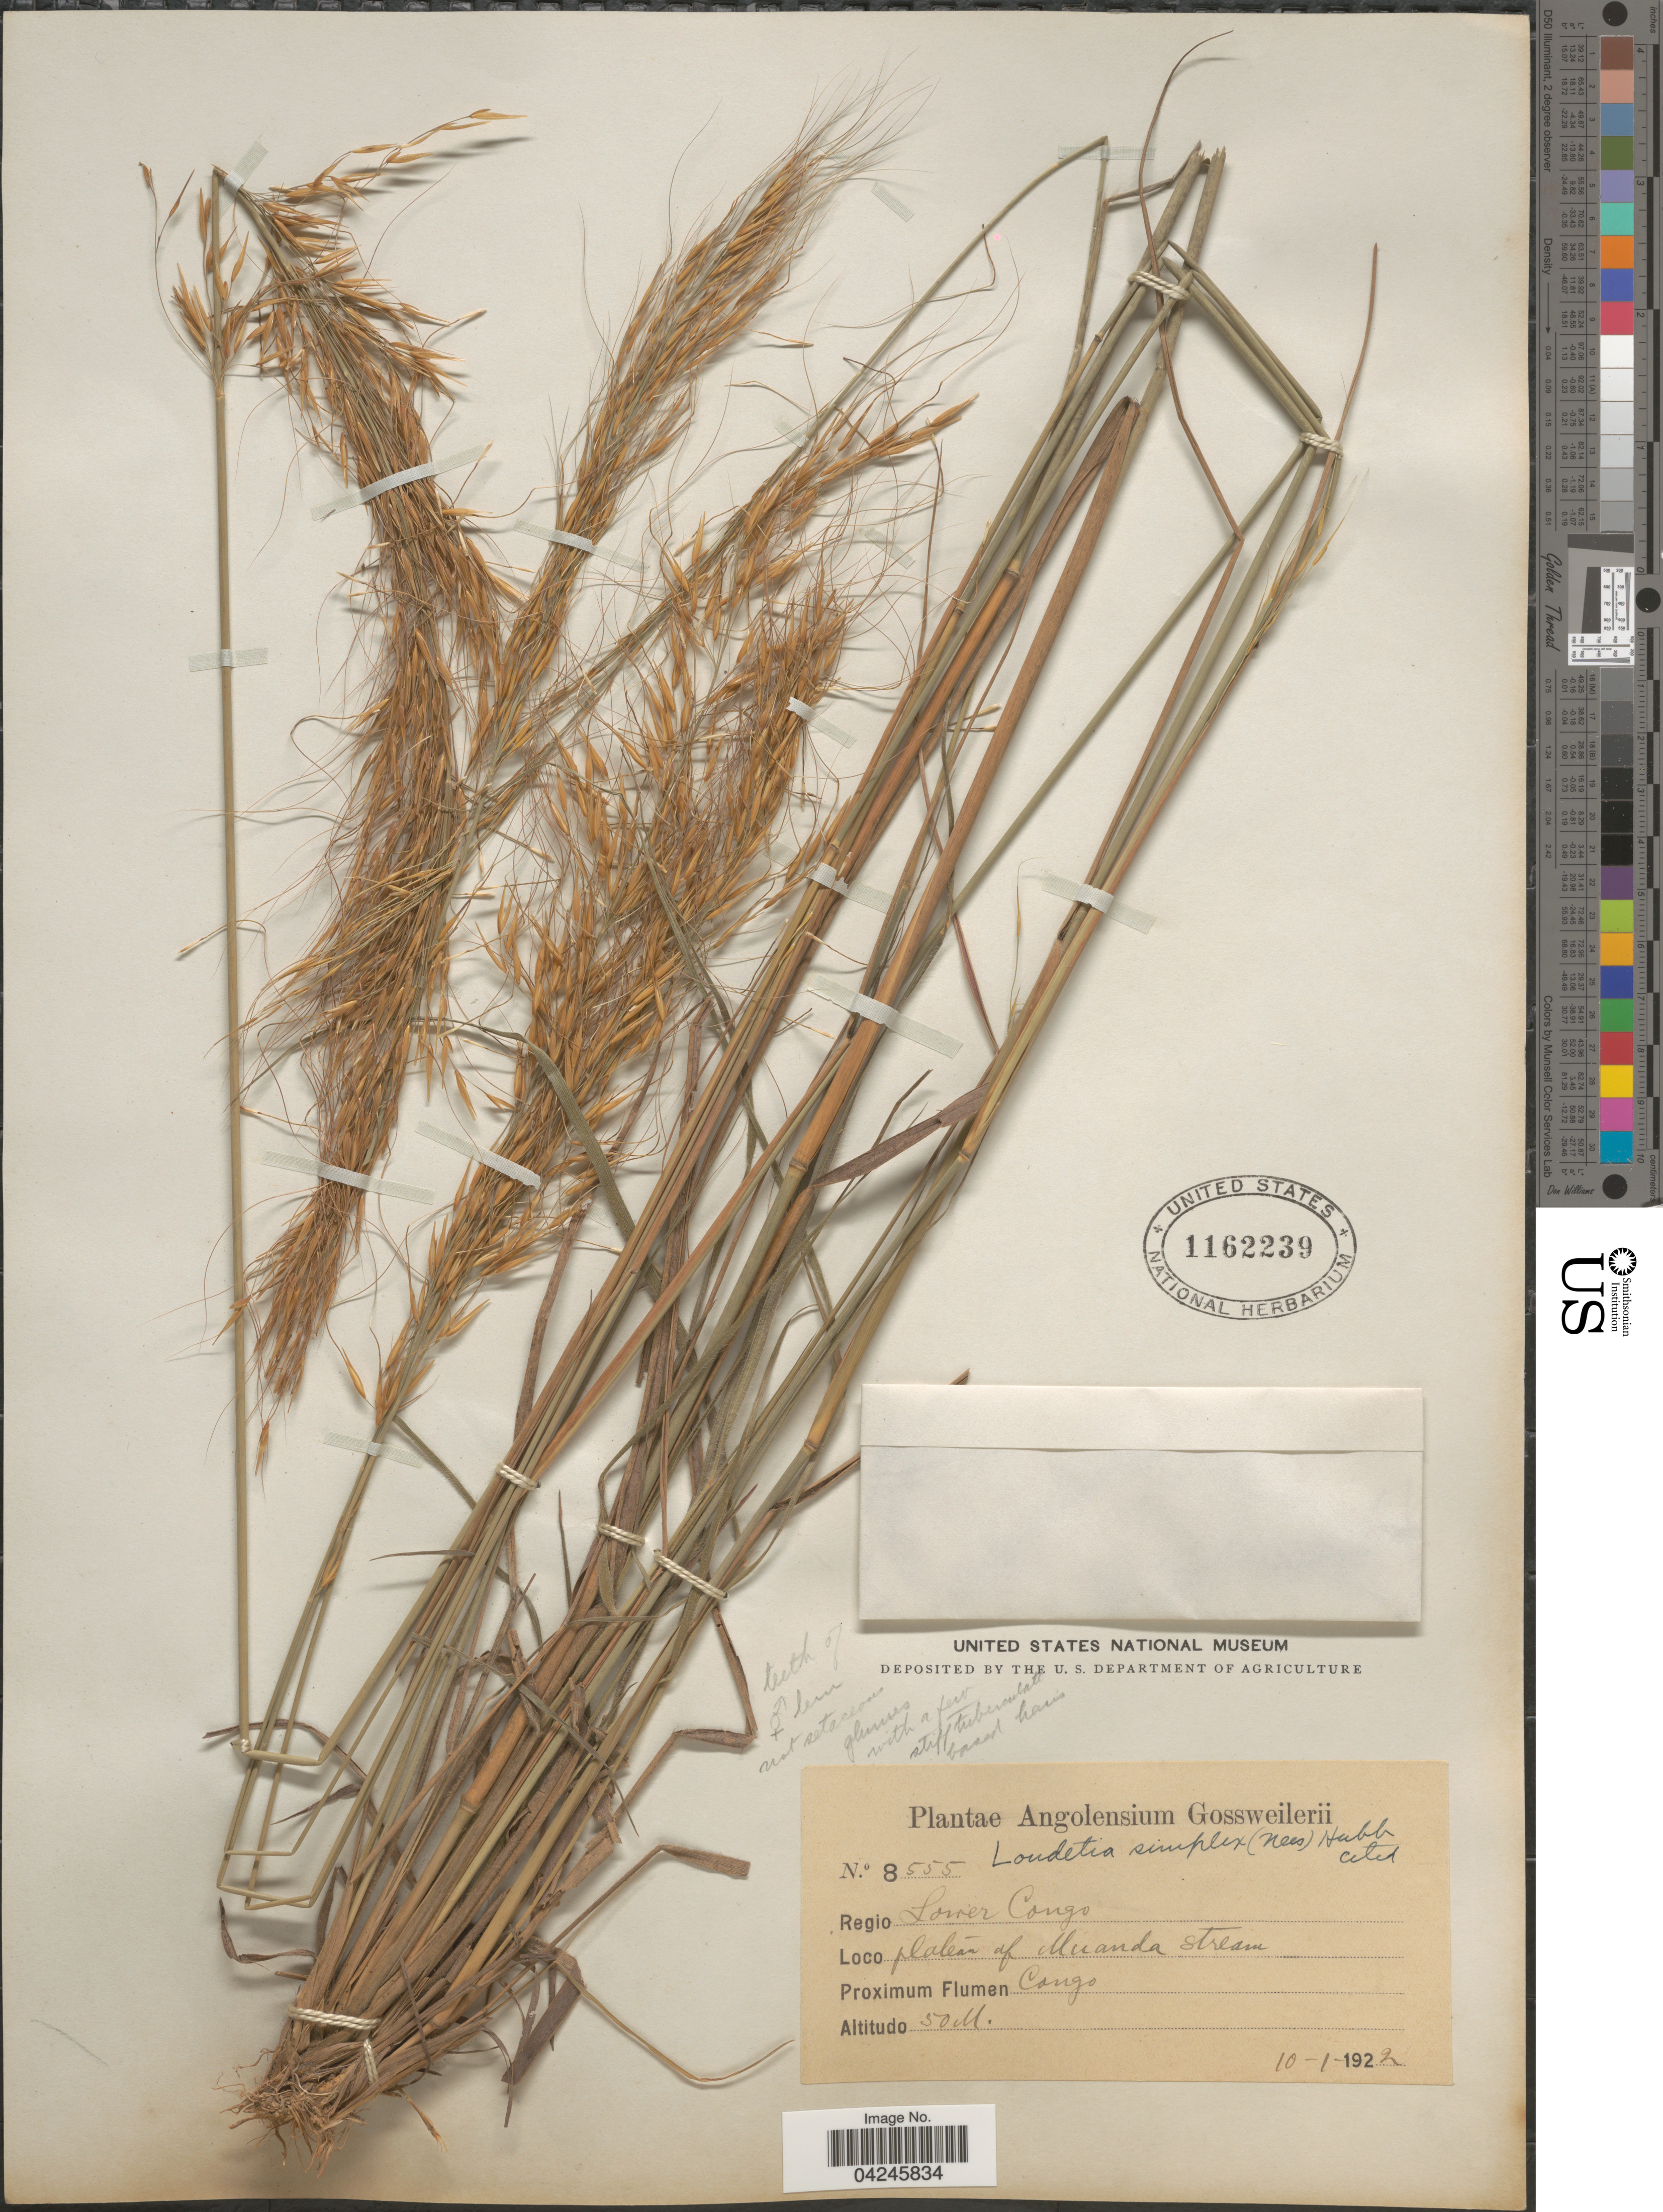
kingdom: Plantae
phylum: Tracheophyta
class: Liliopsida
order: Poales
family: Poaceae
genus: Loudetia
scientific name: Loudetia simplex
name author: (Nees) C.E. Hubb.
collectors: -. Gossweiler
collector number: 8555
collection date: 1922-01-10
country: Angola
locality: Regio Lower Congo. Plateau of Muanda stream. Proximum Flumem Congo.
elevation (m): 50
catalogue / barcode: US 1162239